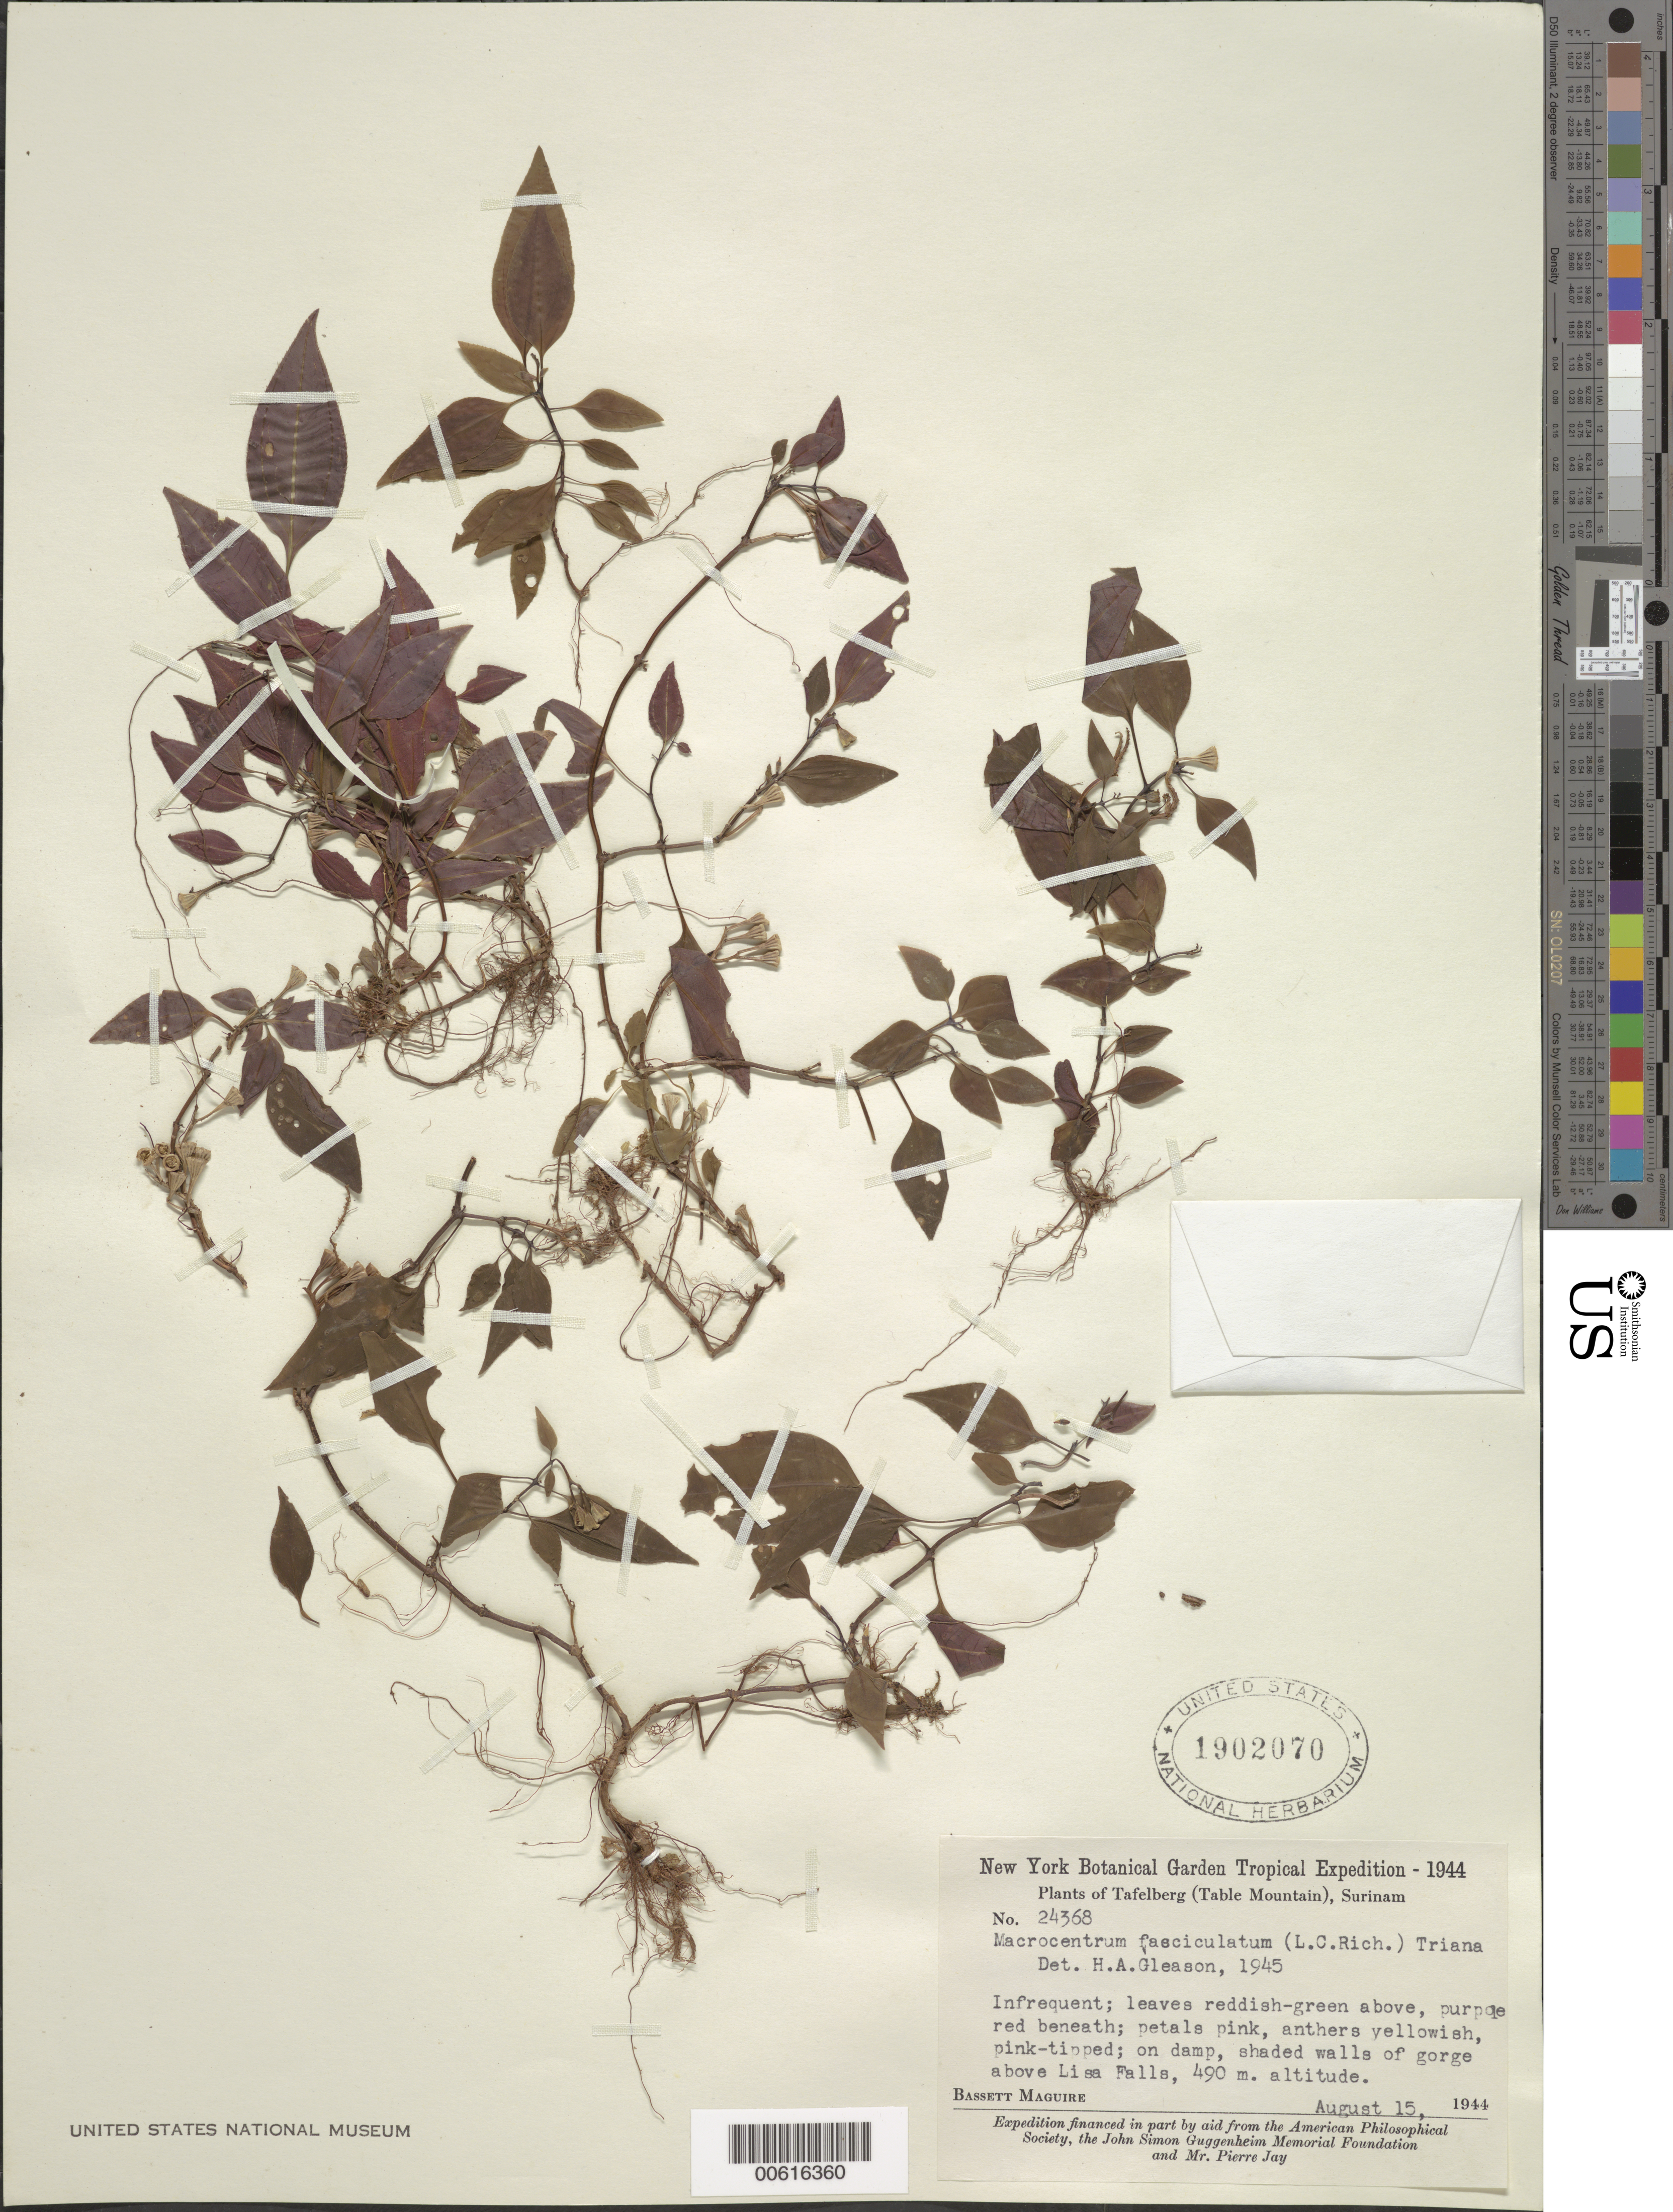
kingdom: Plantae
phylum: Tracheophyta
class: Magnoliopsida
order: Myrtales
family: Melastomataceae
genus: Macrocentrum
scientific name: Macrocentrum fasciculatum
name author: (Rich. ex DC.) Triana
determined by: Gleason, H. A.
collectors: B. Maguire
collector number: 24368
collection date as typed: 15-Aug-44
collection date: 1944-08-15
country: Suriname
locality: Tafelberg (Table Mountain), Lisa Falls, above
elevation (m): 490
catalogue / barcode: US 1902070